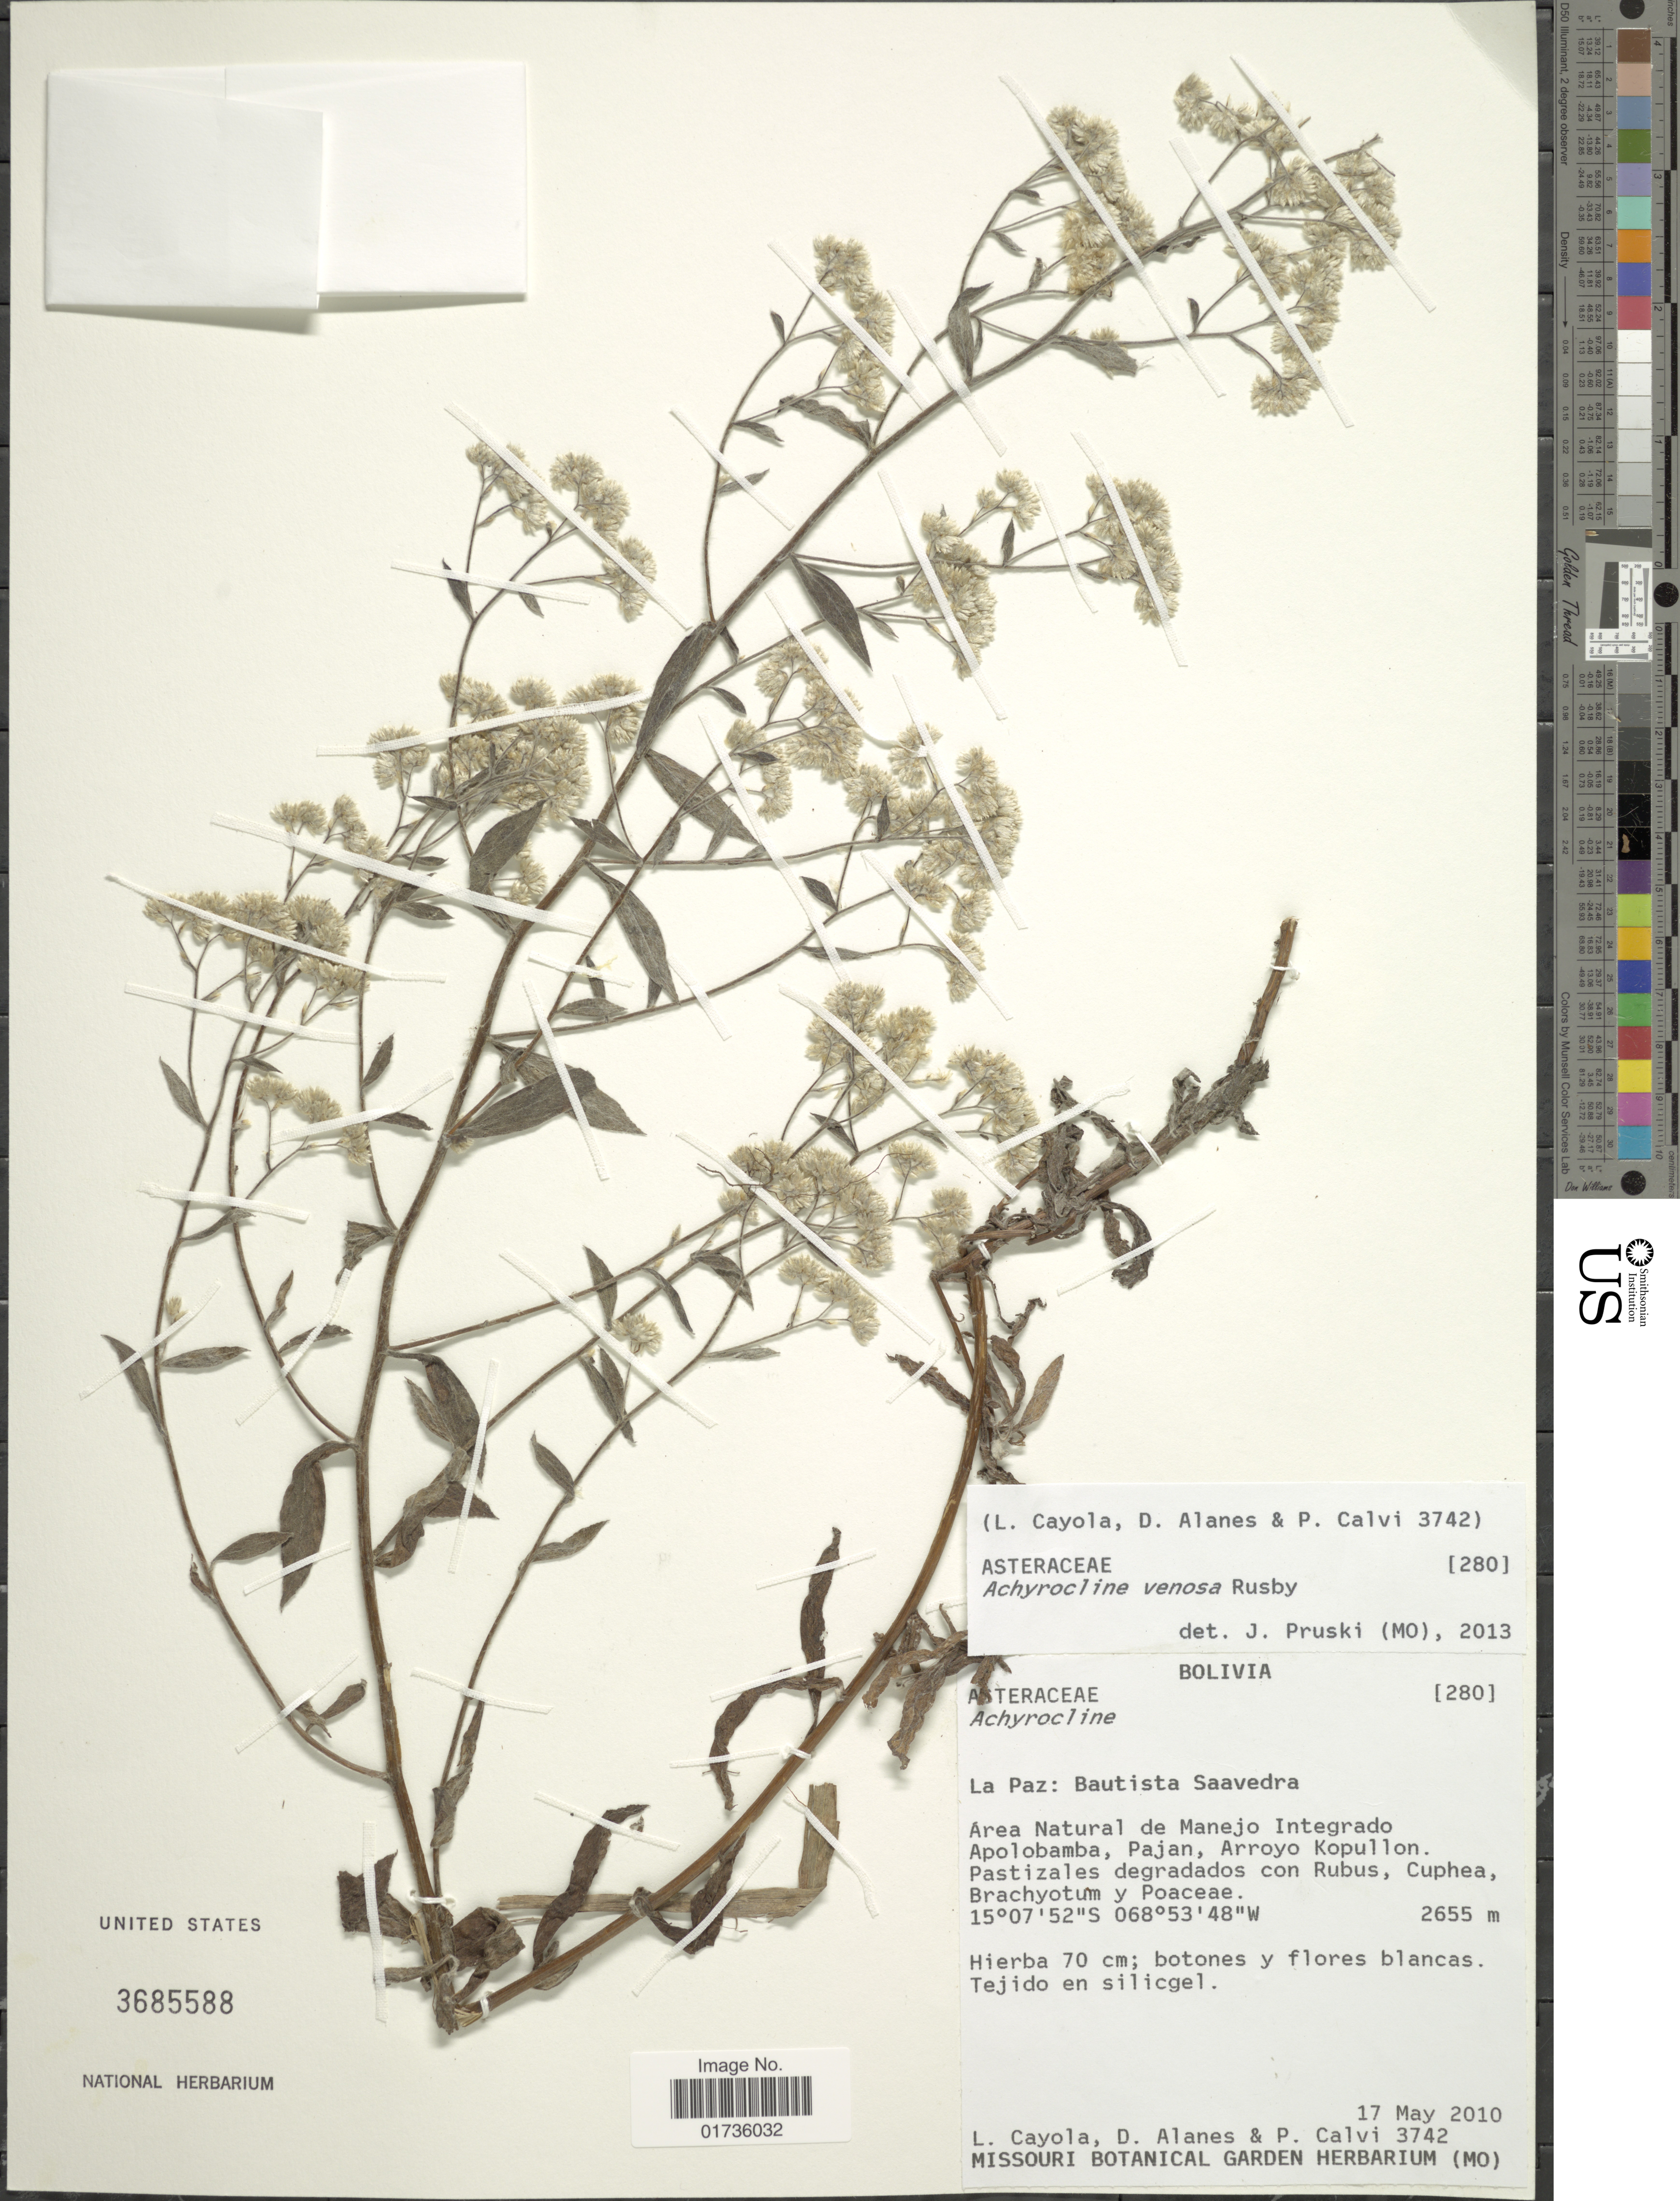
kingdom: Plantae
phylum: Tracheophyta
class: Magnoliopsida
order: Asterales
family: Asteraceae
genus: Achyrocline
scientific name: Achyrocline venosa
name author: Rusby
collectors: L. Cayola, D. Alanes & P. Calvi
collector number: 3742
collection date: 2010-05-17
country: Bolivia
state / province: La Paz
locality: Bautista Saavedra, Area Natural de Manejo Integrado Apolobamba, Pajan, Arroyo Kopullon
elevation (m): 2655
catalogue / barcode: US 3685588